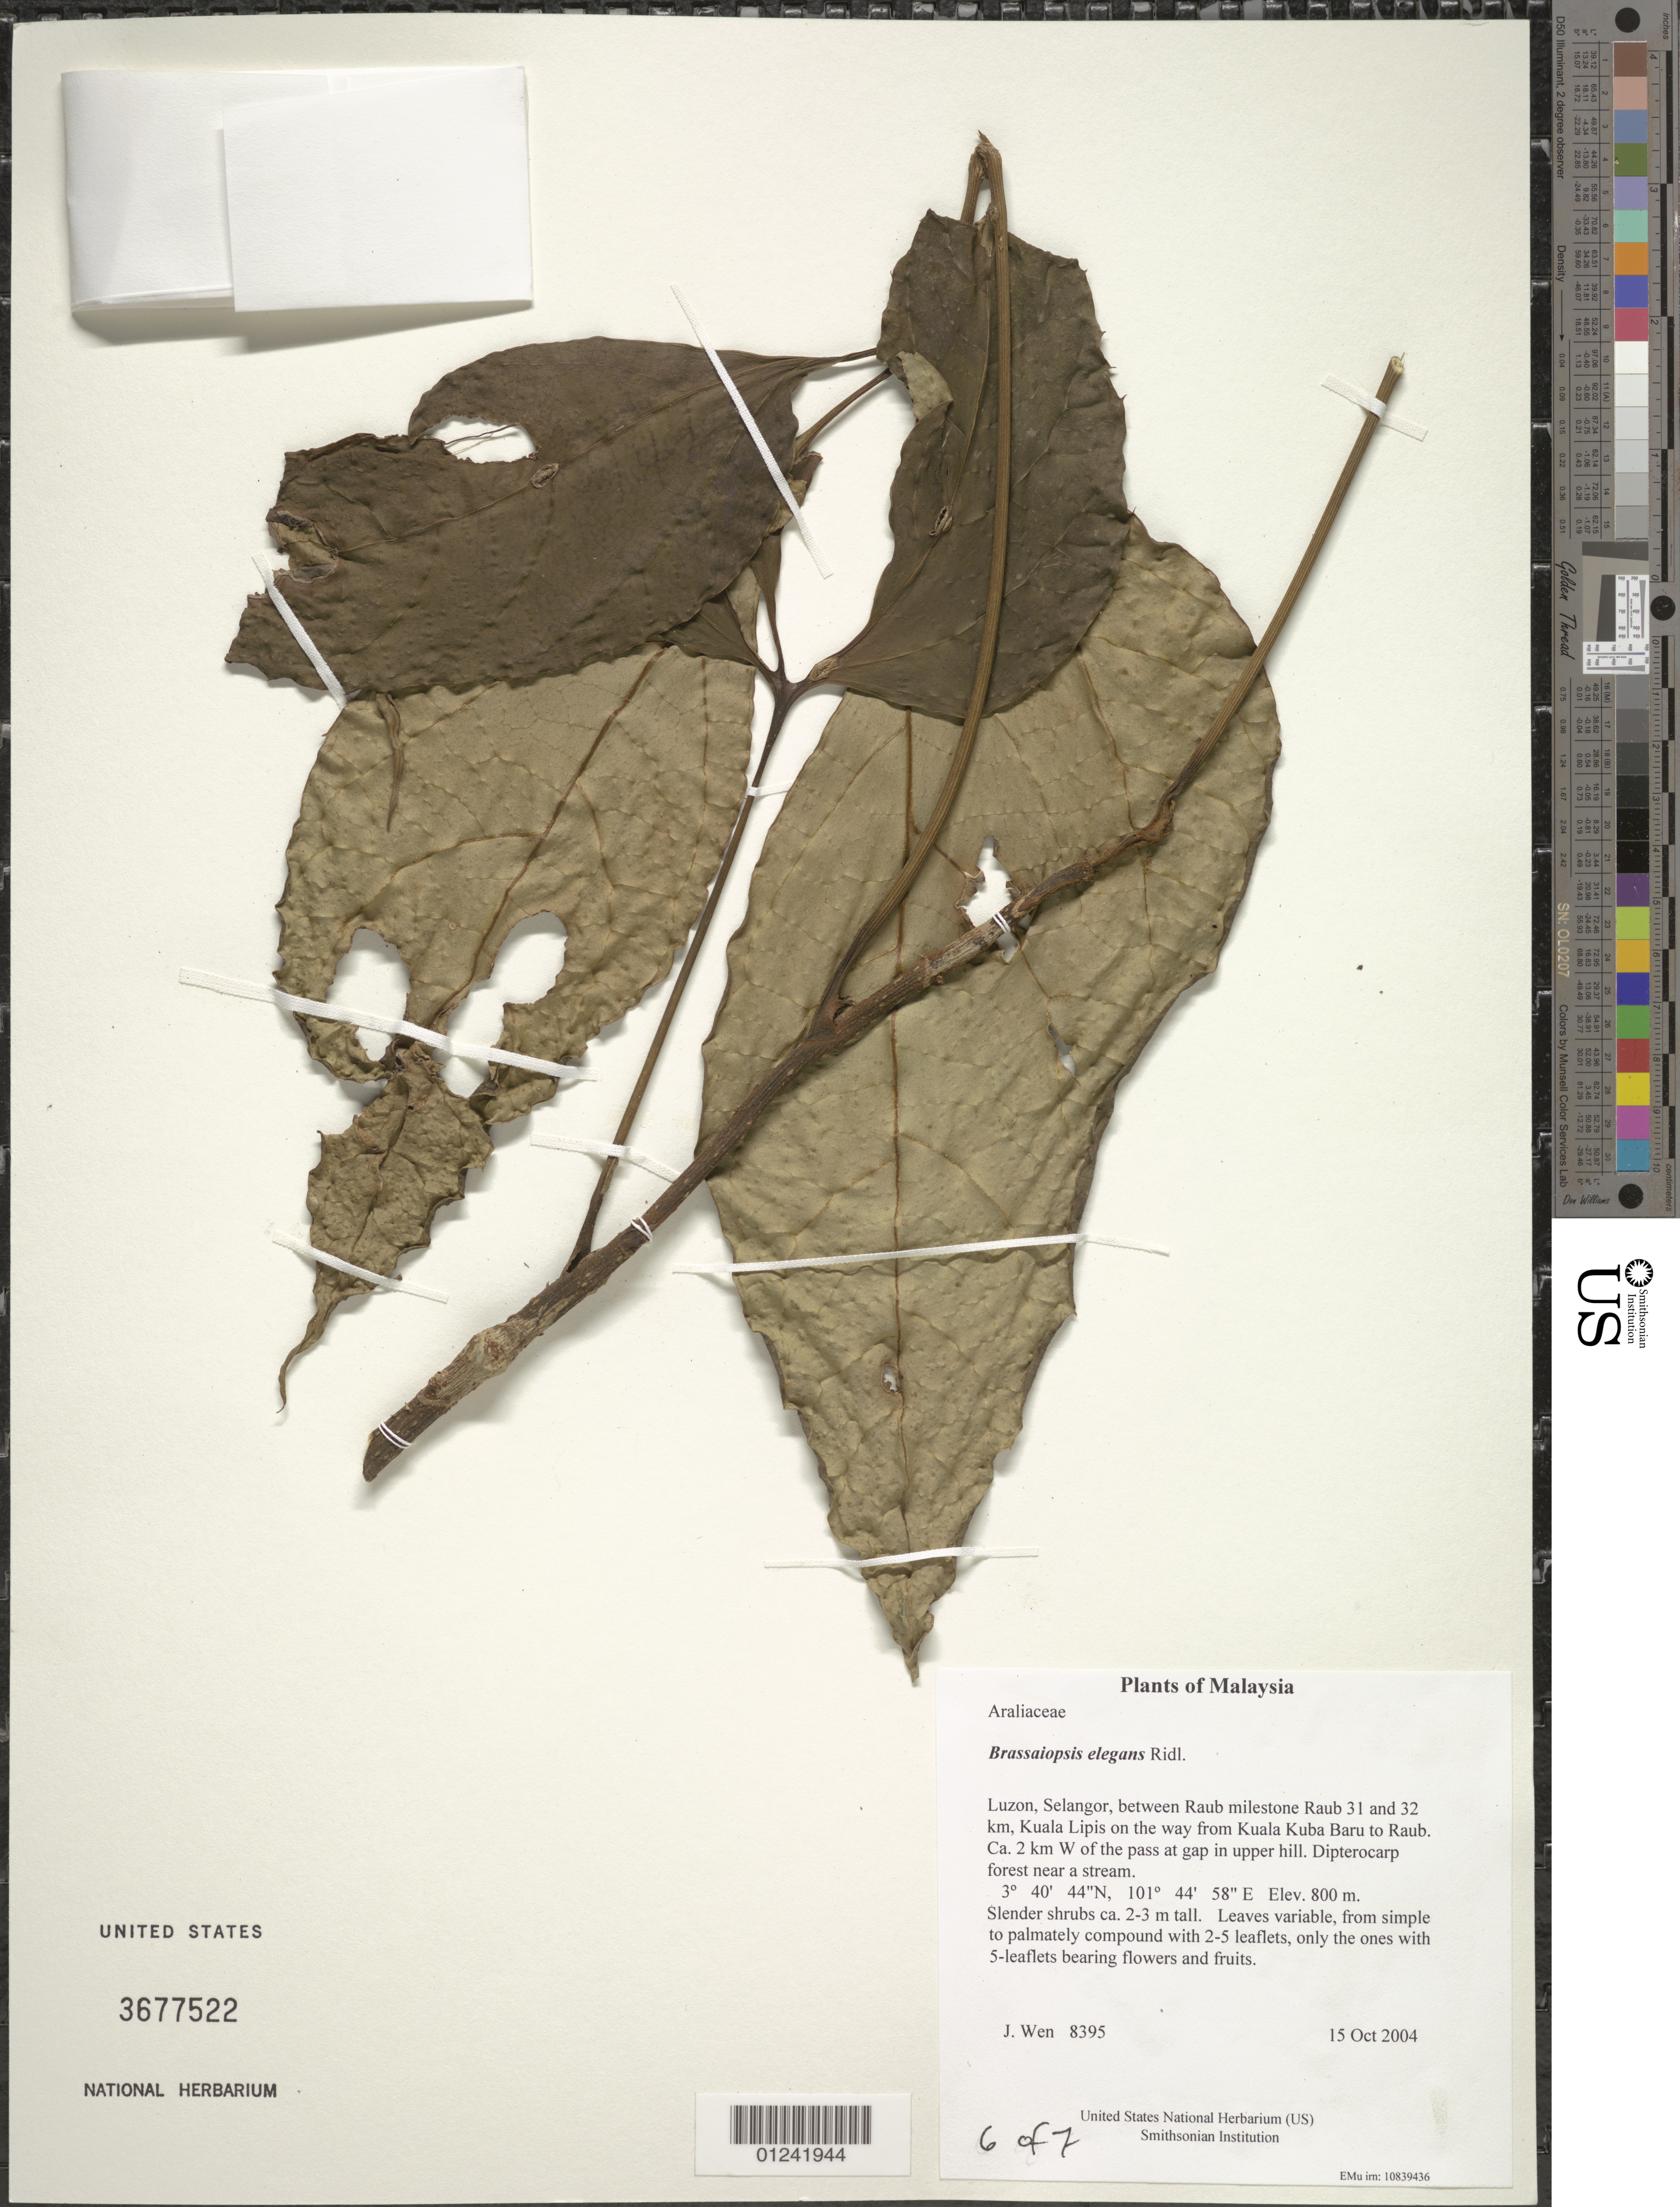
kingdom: Plantae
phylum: Tracheophyta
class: Magnoliopsida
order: Apiales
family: Araliaceae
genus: Brassaiopsis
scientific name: Brassaiopsis elegans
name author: Ridl.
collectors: J. Wen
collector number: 8395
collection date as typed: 15 Oct 2004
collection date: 2004-10-15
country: Malaysia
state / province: Selangor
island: Luzon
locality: between Raub milestone Raub 31 and 32 km, Kuala Lipis on the way from Kuala Kuba Baru to Raub. Ca. 2 km W of the pass at gap in upper hill. Dipterocarp forest near a stream.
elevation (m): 800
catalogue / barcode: US 3677522